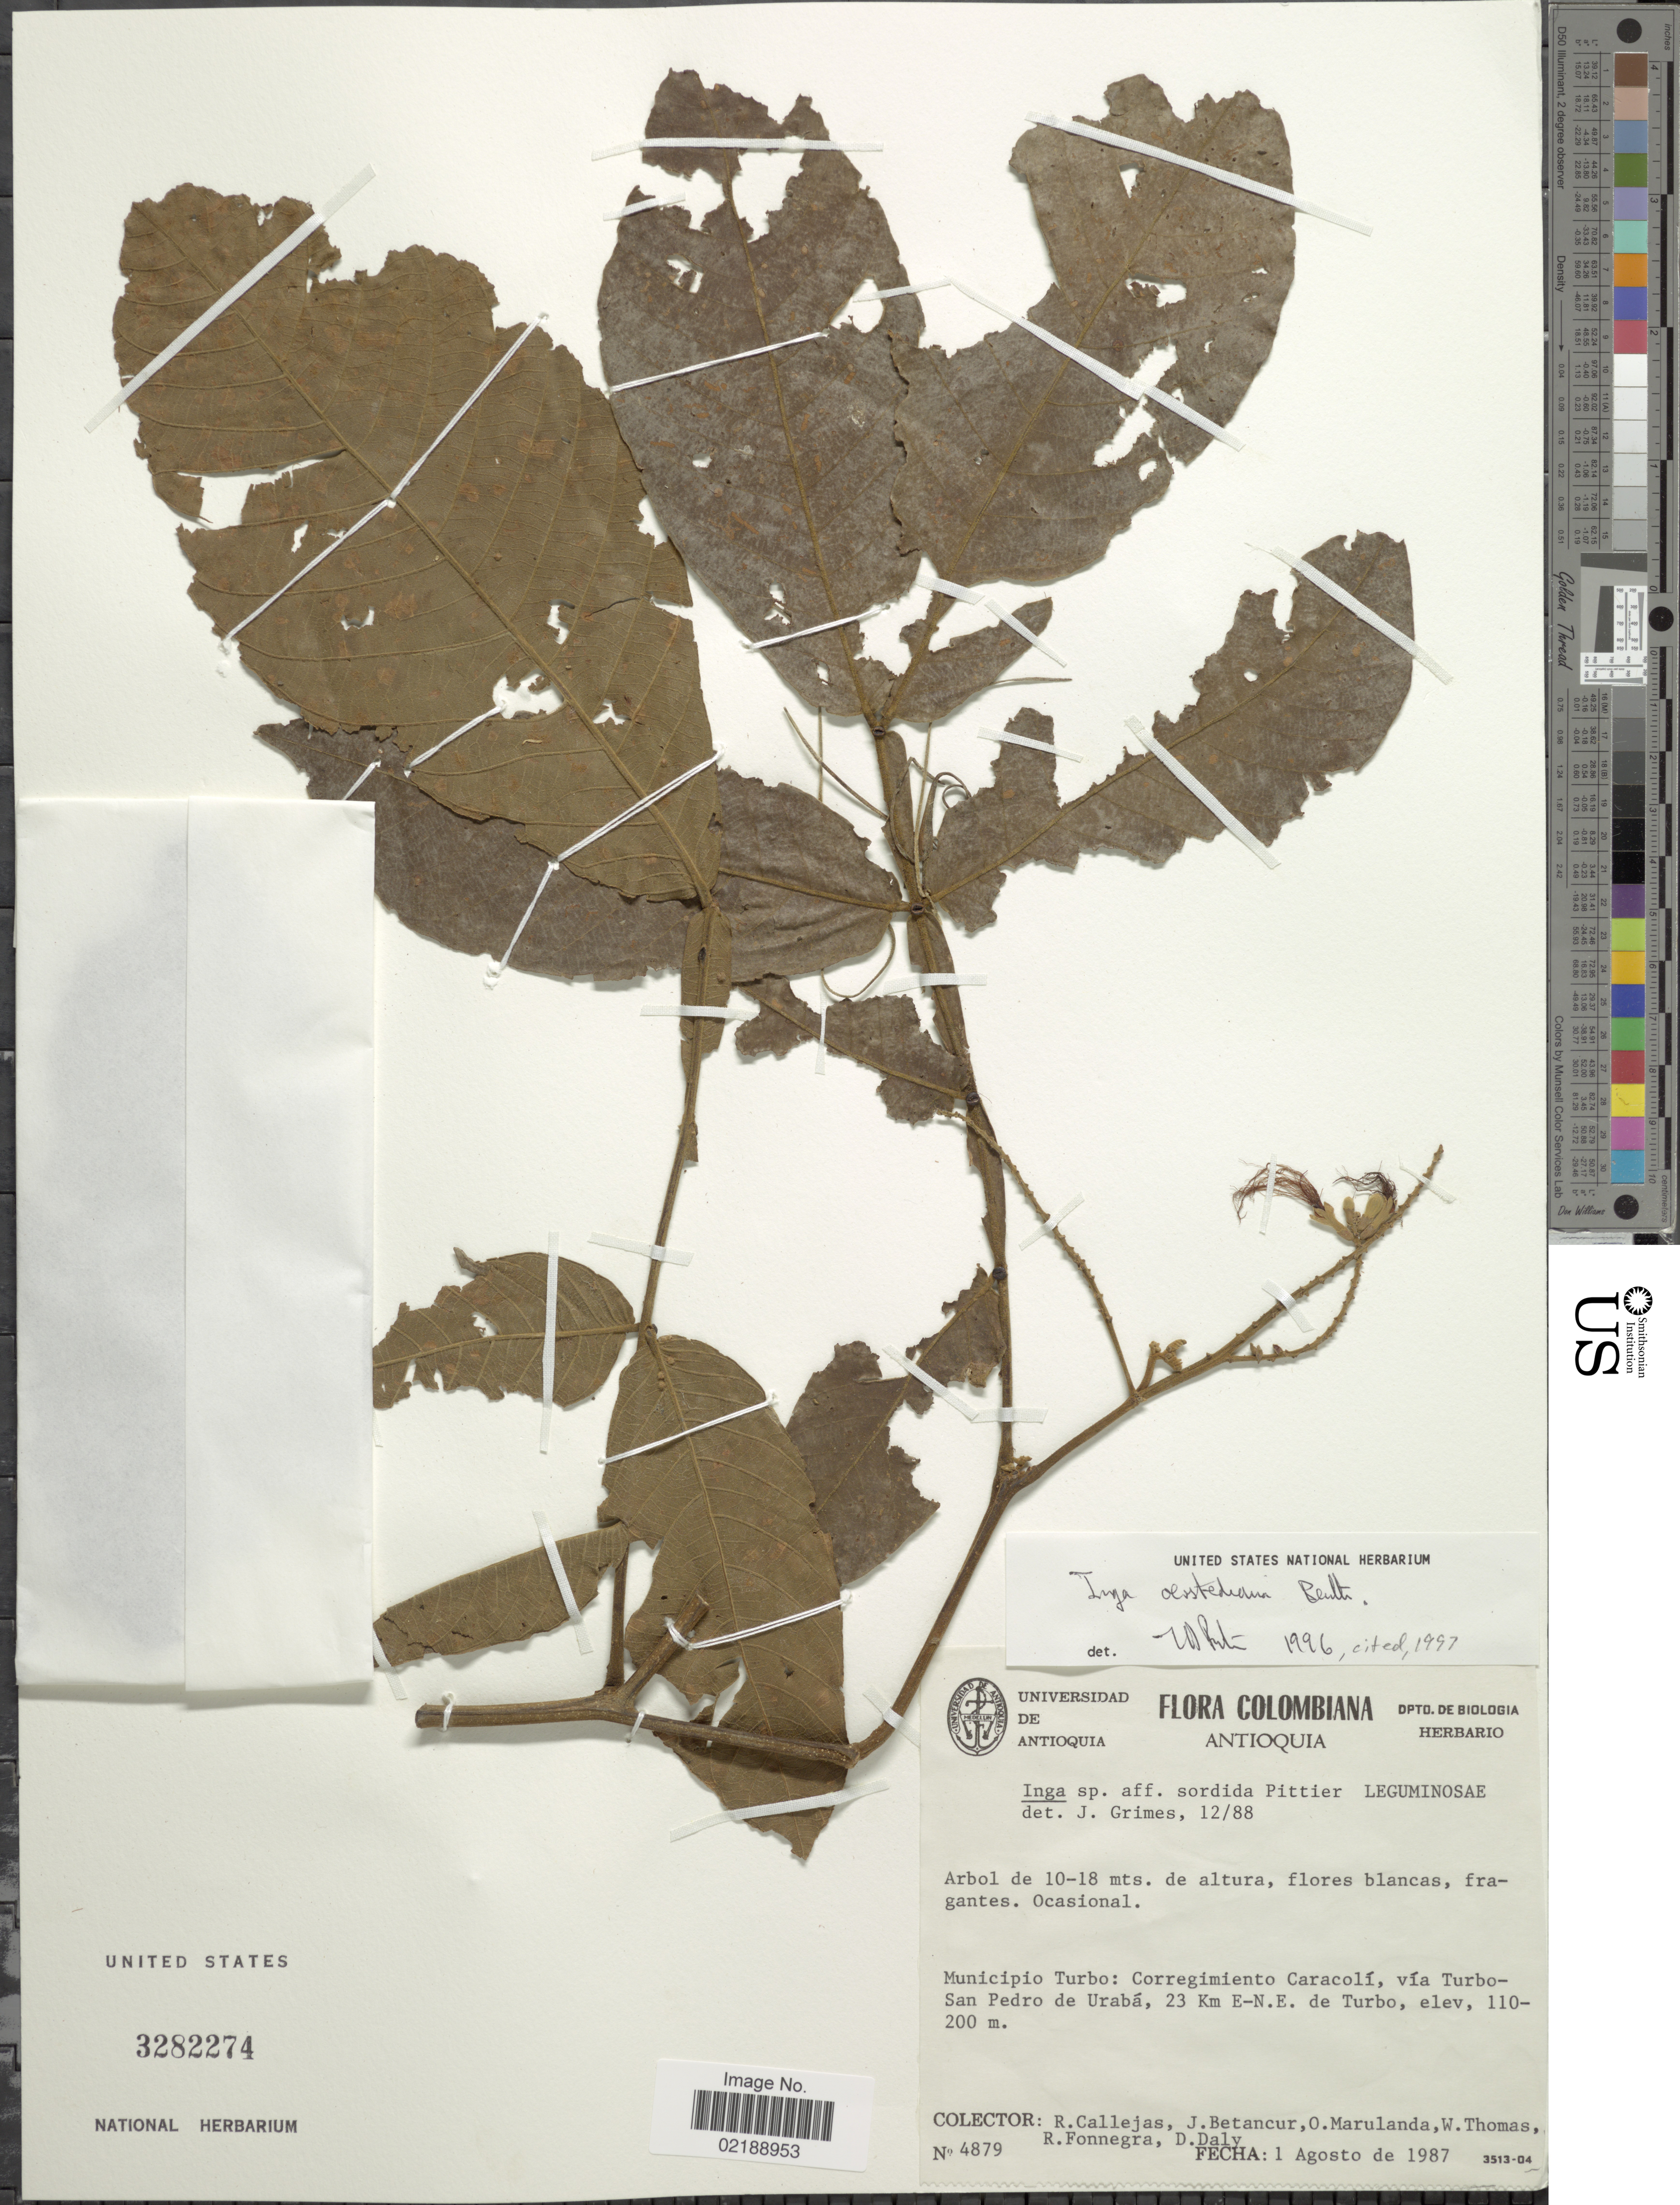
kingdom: Plantae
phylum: Tracheophyta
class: Magnoliopsida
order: Fabales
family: Fabaceae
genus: Inga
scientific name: Inga oerstediana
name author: Benth.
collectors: R. Callejas, J. Betancur, O. Marulanda, W. Thomas & et al.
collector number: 4879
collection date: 1987-08-01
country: Colombia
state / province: Antioquia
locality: Municipio Turbo: Corregimiento Caracolí, via Turbo San Pedro de Urabá, 23 Km E-N. E. de Turbo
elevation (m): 110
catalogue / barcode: US 3282274